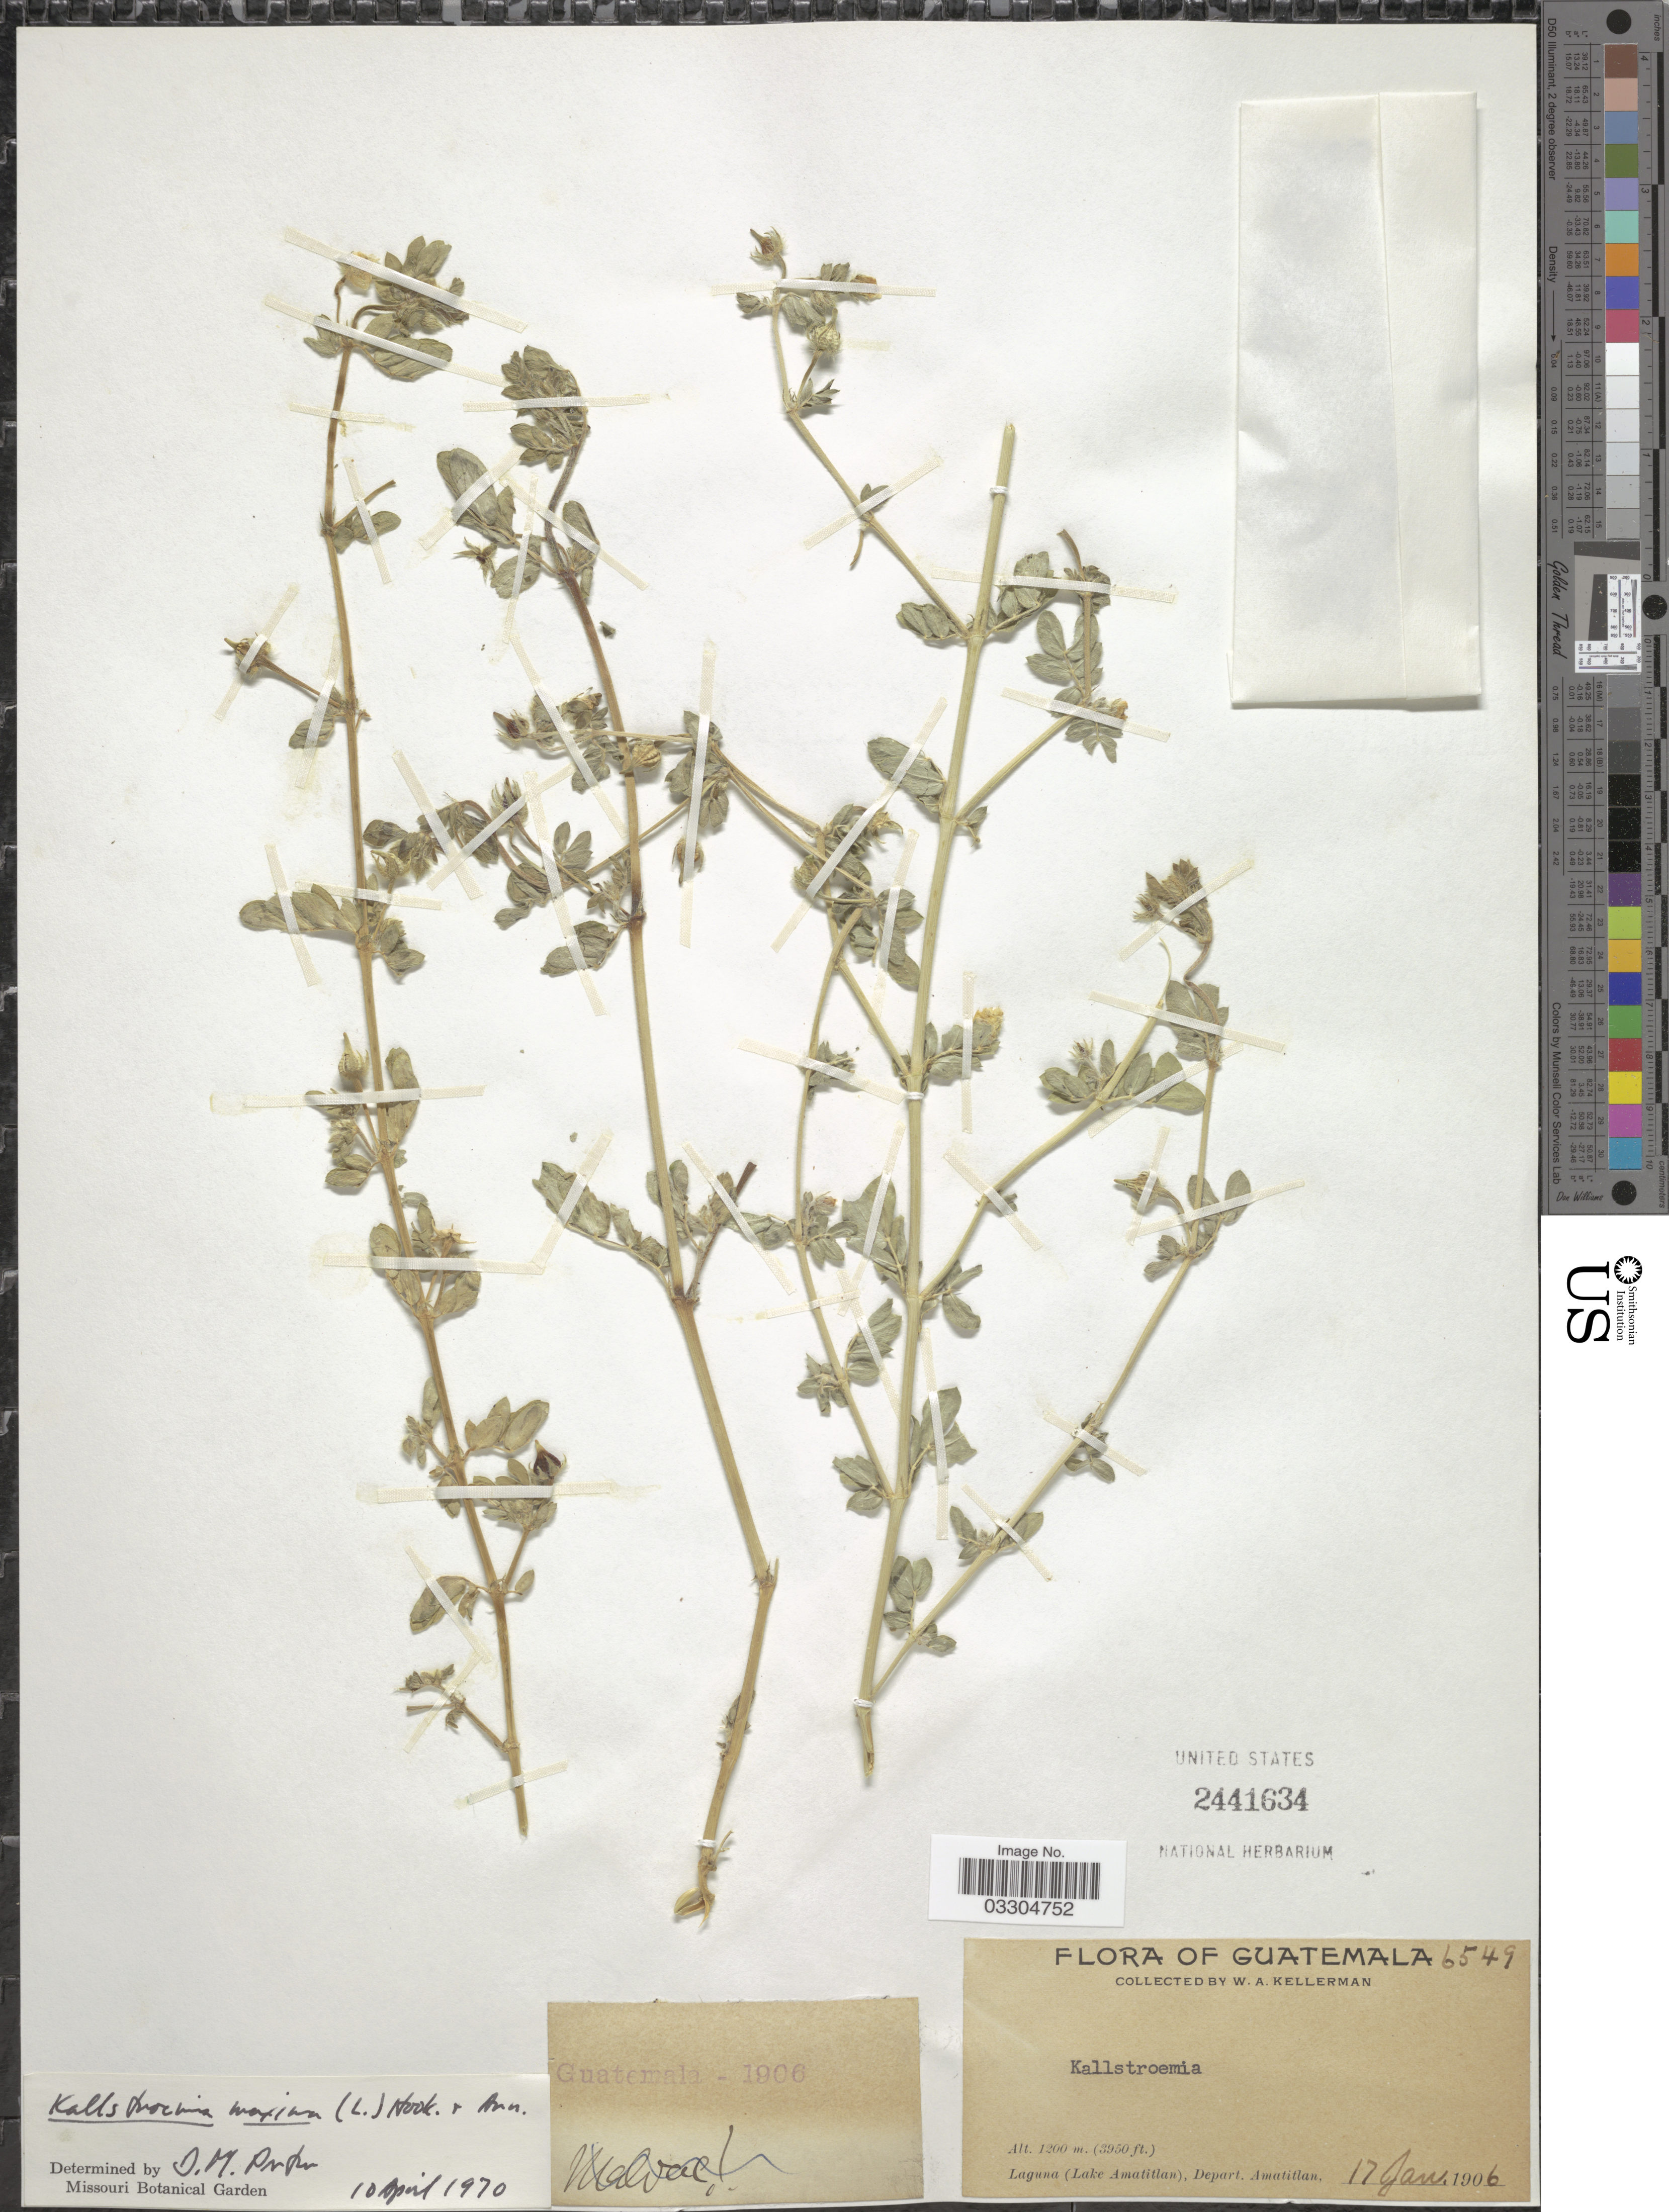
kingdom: Plantae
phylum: Tracheophyta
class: Magnoliopsida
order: Zygophyllales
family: Zygophyllaceae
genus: Kallstroemia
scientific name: Kallstroemia maxima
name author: (L.) Hook. & Arn.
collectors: W. Kellerman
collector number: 6549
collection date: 1906-01-17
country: Guatemala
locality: Laguna (Lake Amatitlan), Depart. Amatitlan.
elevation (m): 1200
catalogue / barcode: US 2441634